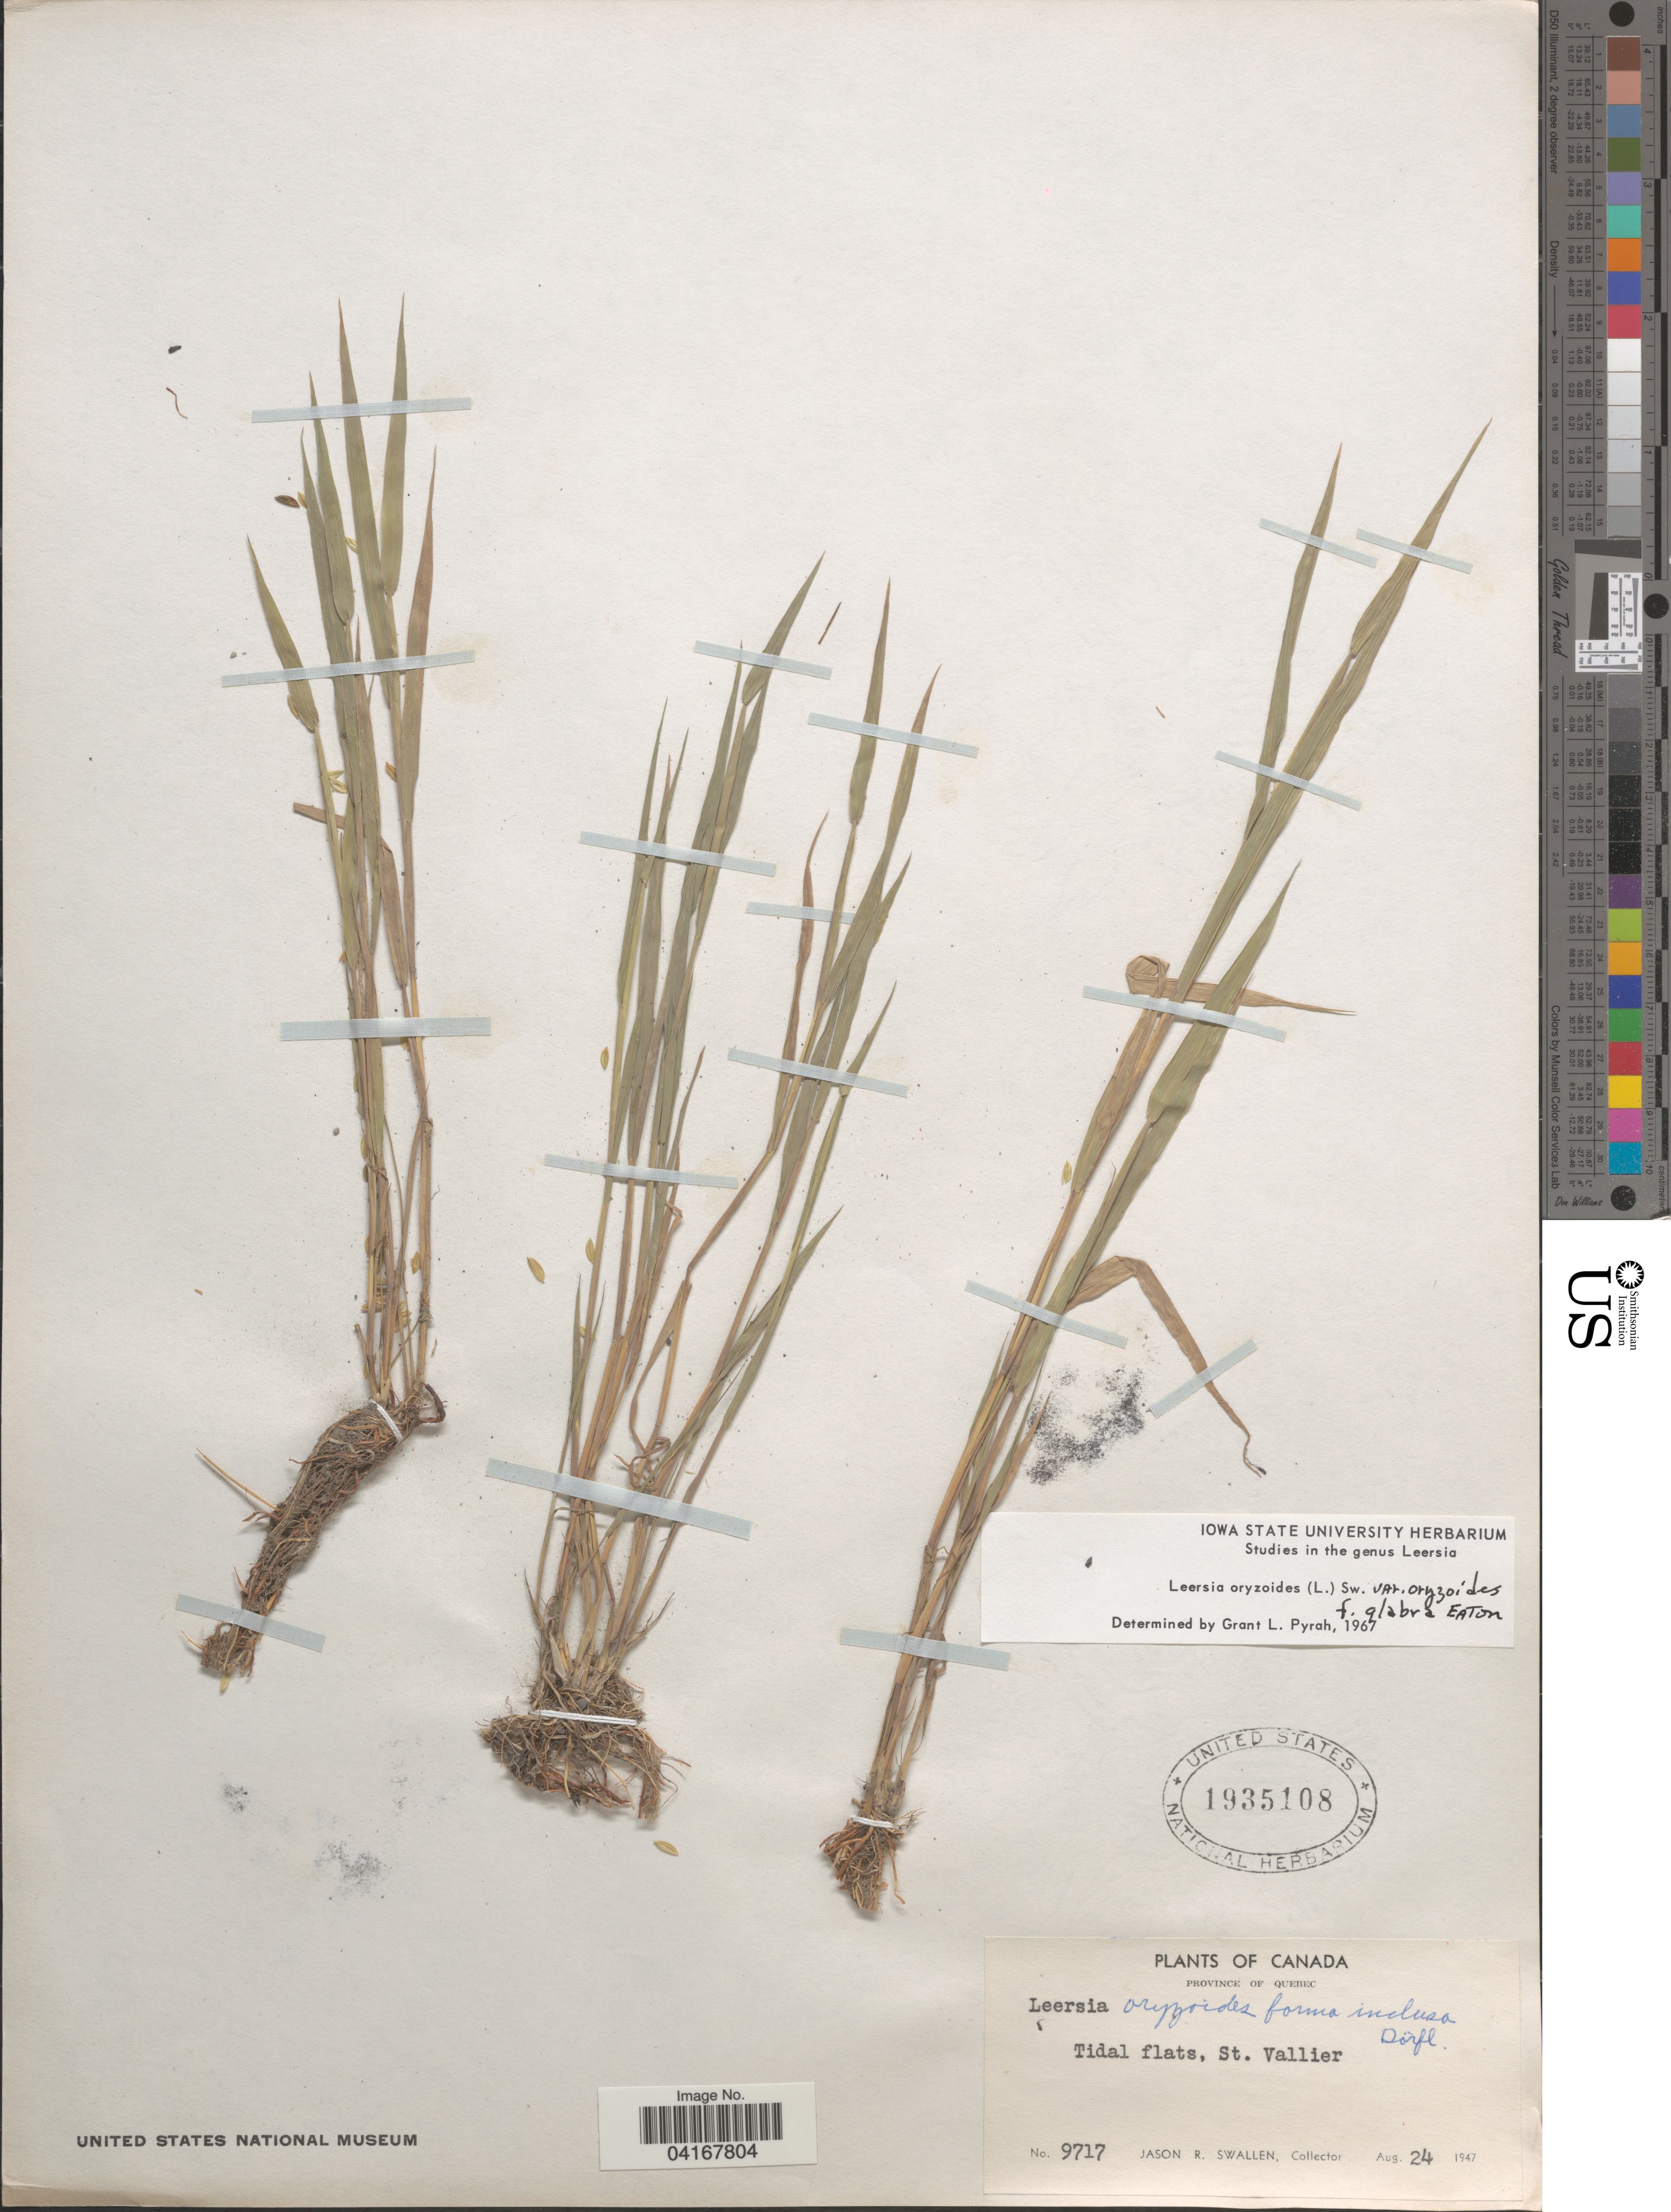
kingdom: Plantae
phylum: Tracheophyta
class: Liliopsida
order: Poales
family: Poaceae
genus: Leersia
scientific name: Leersia oryzoides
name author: (L.) Sw.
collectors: J. R. Swallen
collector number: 9717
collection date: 1947-08-24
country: Canada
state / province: Quebec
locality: St. Vallier.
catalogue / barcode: US 1935108